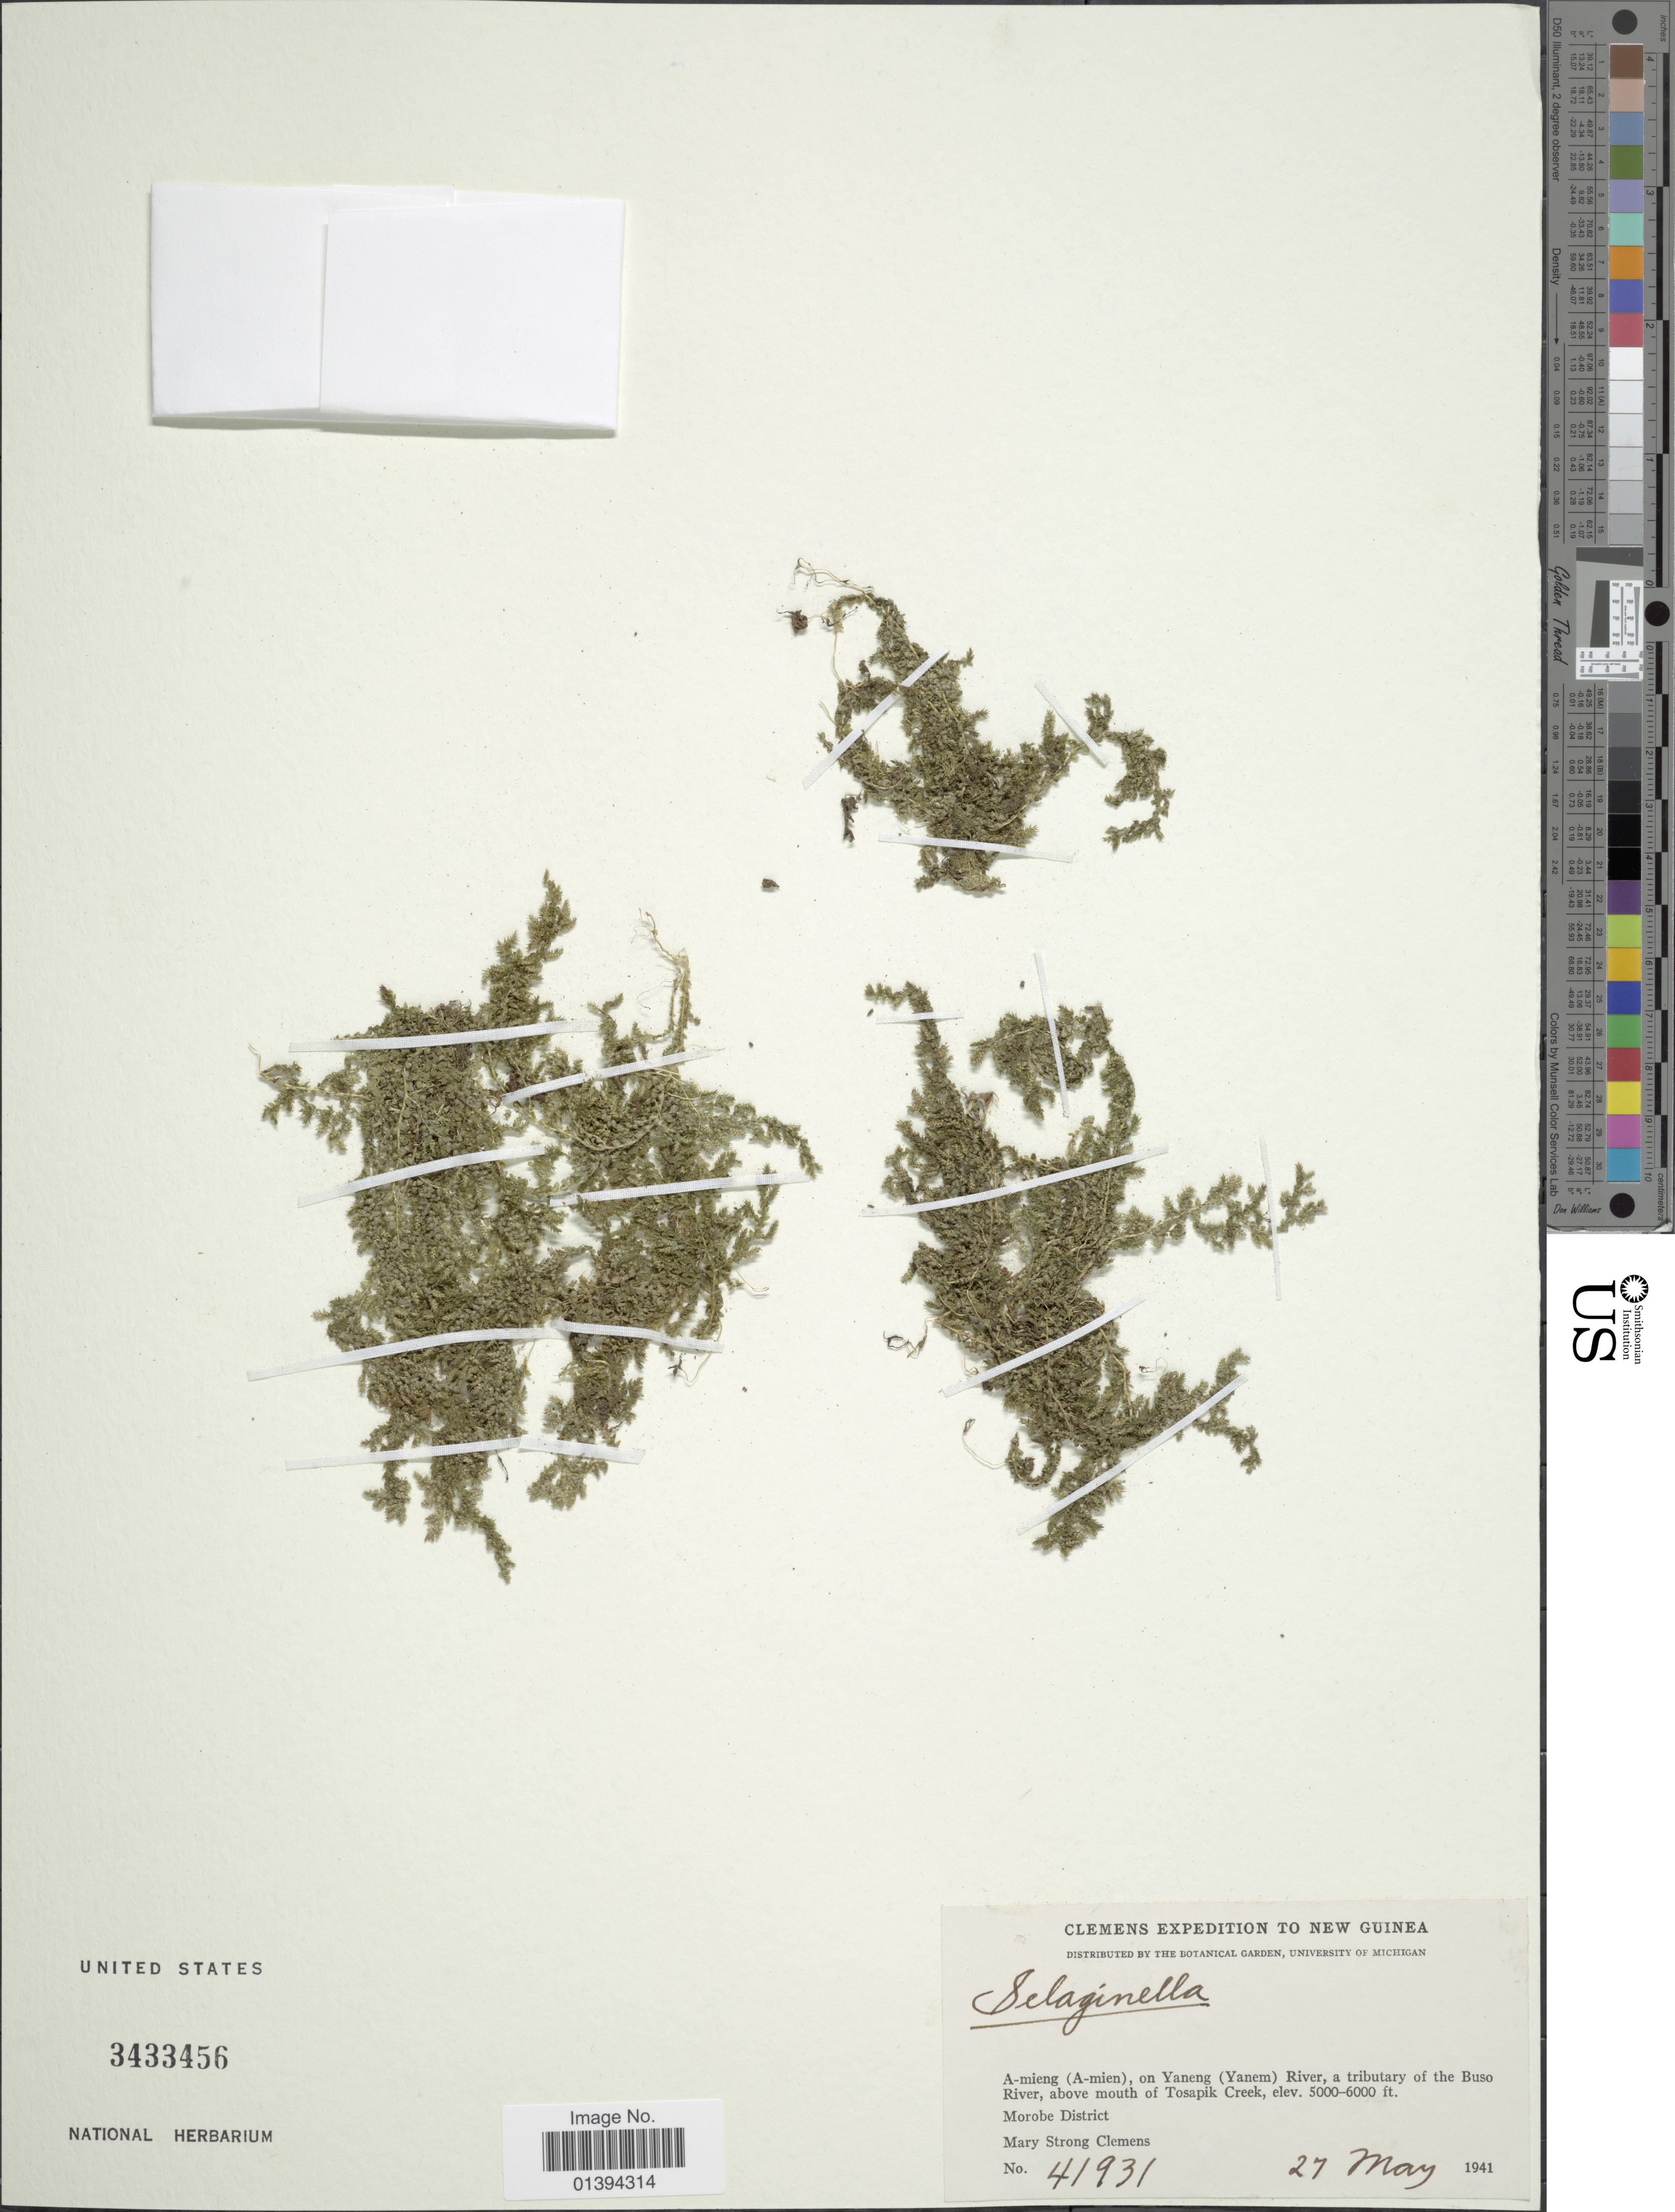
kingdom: Plantae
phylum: Tracheophyta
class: Lycopodiopsida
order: Selaginellales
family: Selaginellaceae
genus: Selaginella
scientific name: Selaginella sp.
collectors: M. S. Clemens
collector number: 41931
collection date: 1941-05-27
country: Papua New Guinea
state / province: Morobe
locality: A mieng(A-mien) on Yaneng) river, a tributary of the Buso River, above mouth of Tosapik Creek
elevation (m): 1524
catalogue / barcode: US 3433456